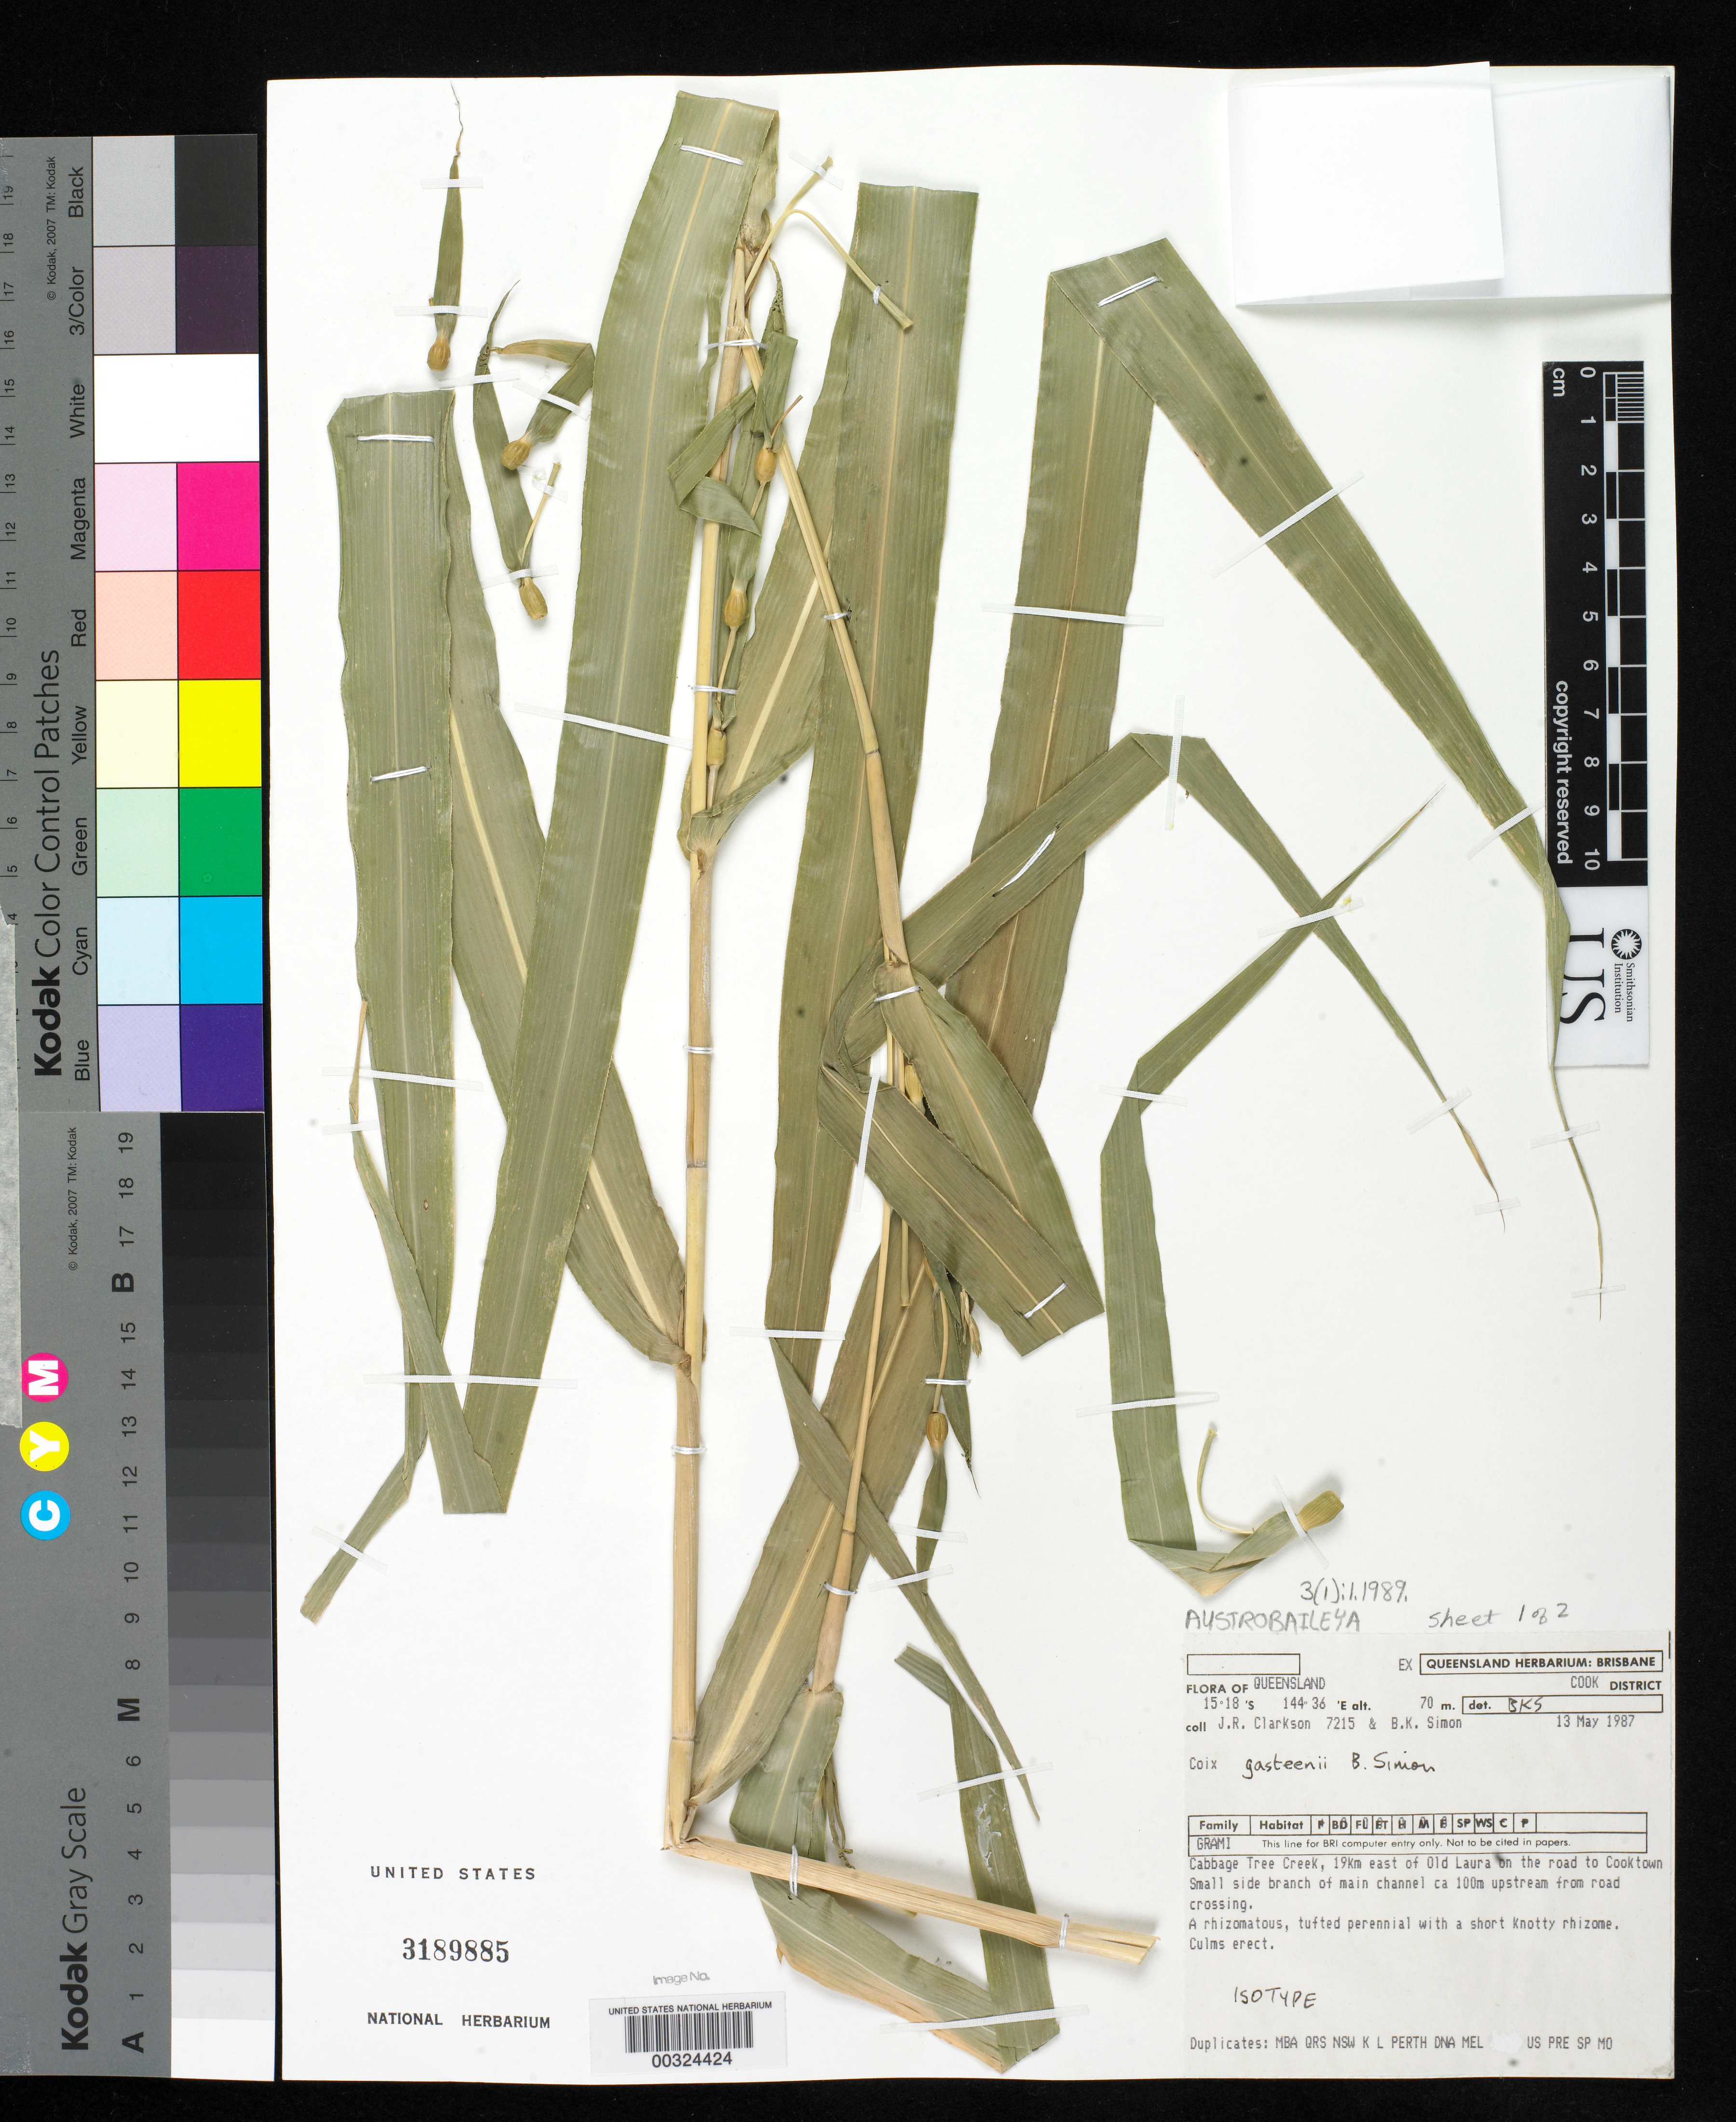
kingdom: Plantae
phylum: Tracheophyta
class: Liliopsida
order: Poales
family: Poaceae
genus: Coix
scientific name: Coix gasteenii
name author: B.K. Simon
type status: Isotype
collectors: J. Clarkson & B. K. Simon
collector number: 7215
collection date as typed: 13 May 1987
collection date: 1987-05-13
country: Australia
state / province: Queensland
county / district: Cook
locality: Cabbage Tree Creek, 19 km E of old Laura on road to Cooktown, branch of main channel ca 100 m upstream from road crossing.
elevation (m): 70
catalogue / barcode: US 3189885